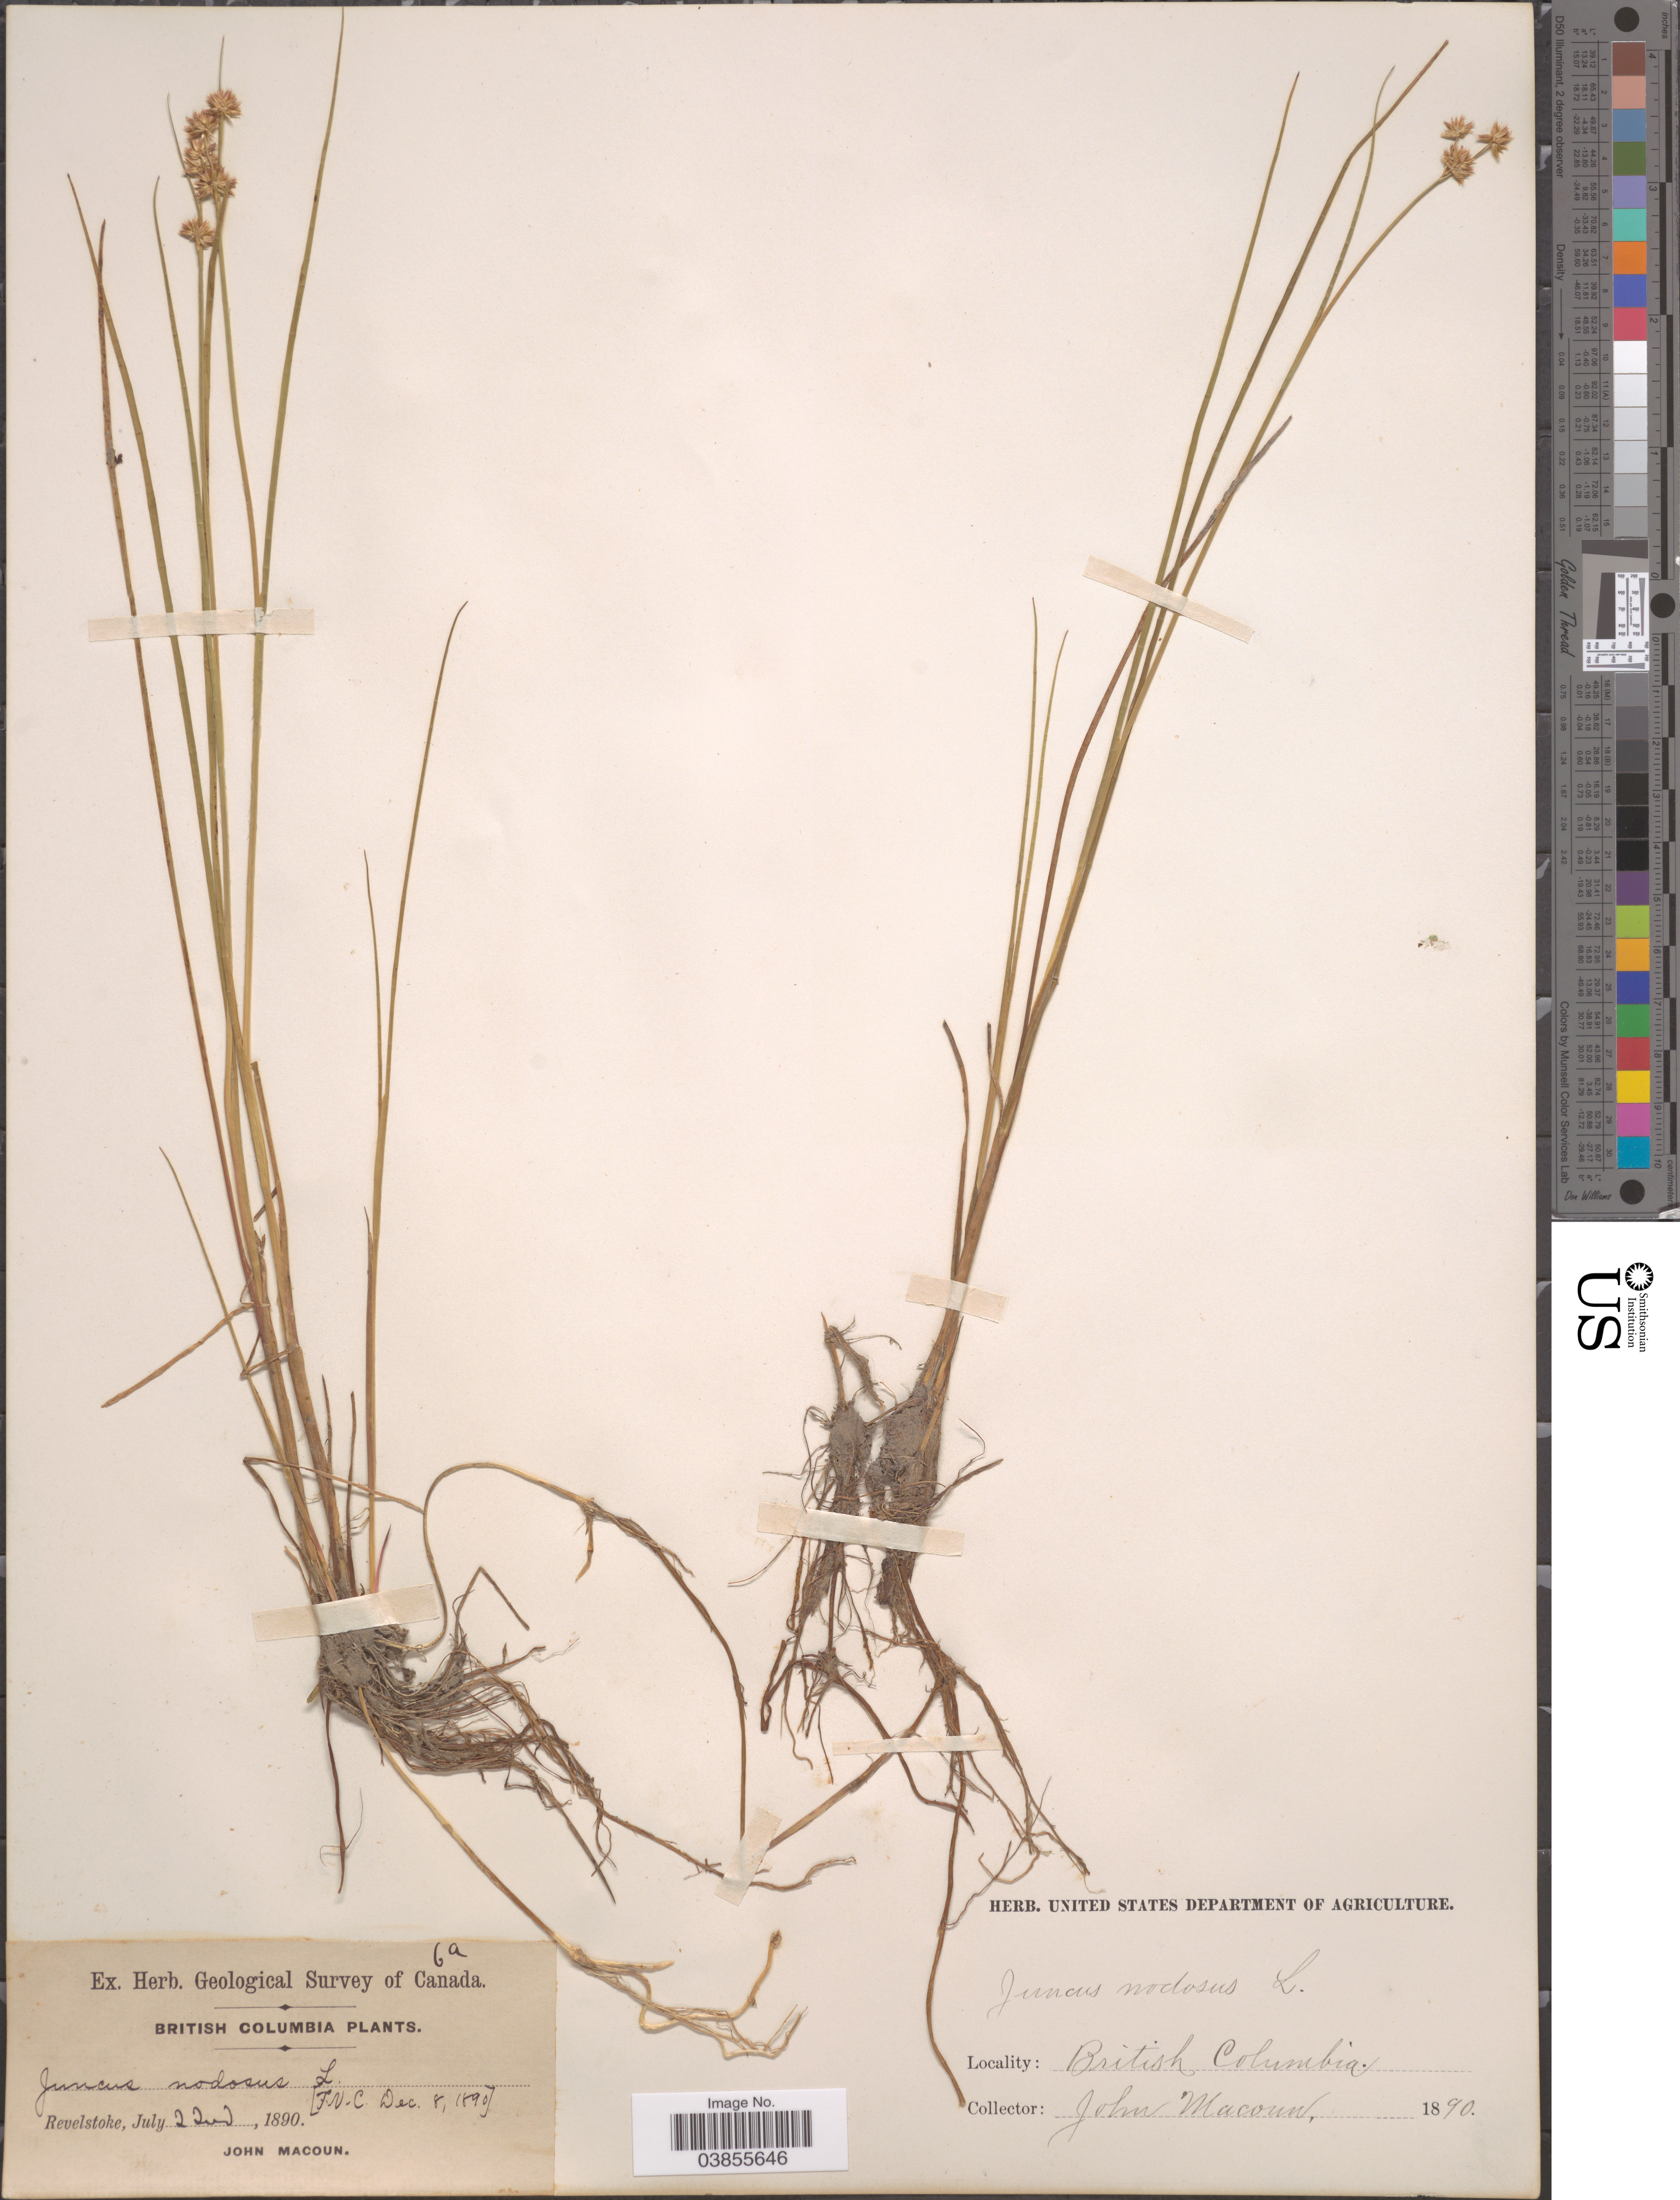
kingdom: Plantae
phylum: Tracheophyta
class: Liliopsida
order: Poales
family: Juncaceae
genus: Juncus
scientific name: Juncus nodosus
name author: L.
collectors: J. Macoun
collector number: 6a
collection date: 1890-07-22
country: Canada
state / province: British Columbia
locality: Revelstoke.